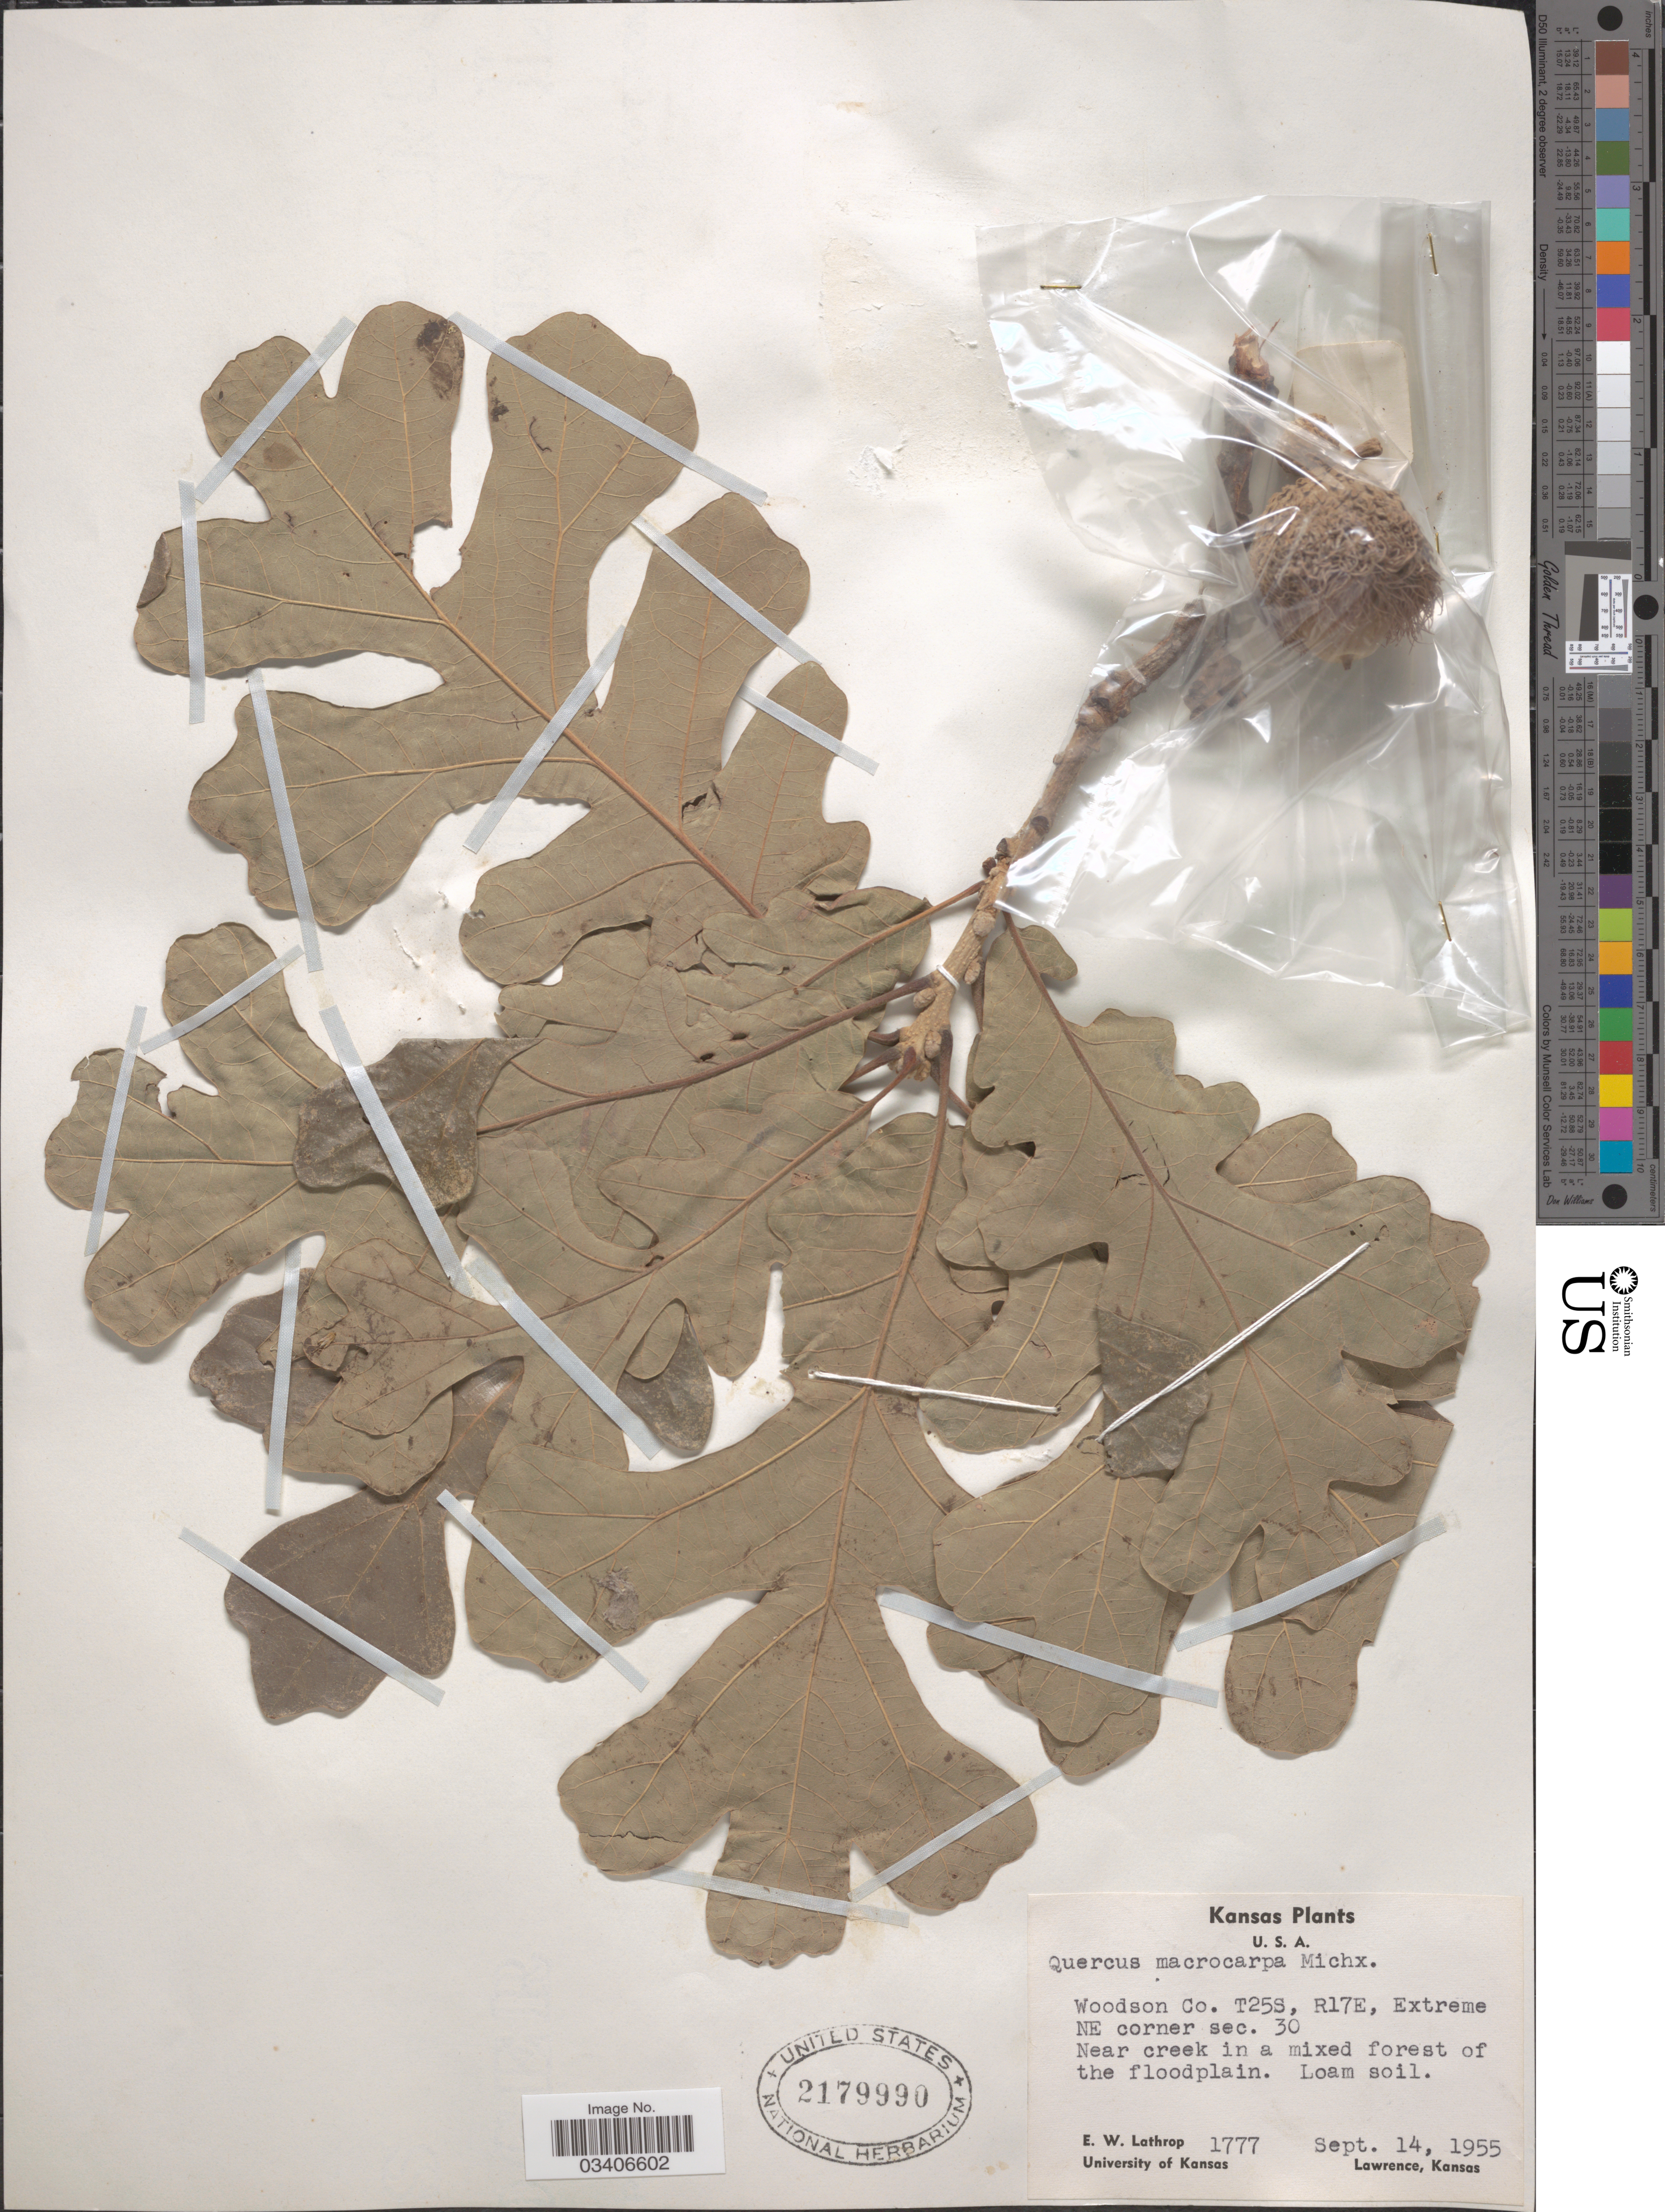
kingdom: Plantae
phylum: Tracheophyta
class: Magnoliopsida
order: Fagales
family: Fagaceae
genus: Quercus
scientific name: Quercus macrocarpa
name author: Michx.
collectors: E. W. Lathrop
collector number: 1777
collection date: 1955-09-14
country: United States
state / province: Kansas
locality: Woodson Co. T25S, R17E, Extreme NE corner sec. 30. Near creek in a mixed forest of the floodplain.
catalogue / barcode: US 2179990